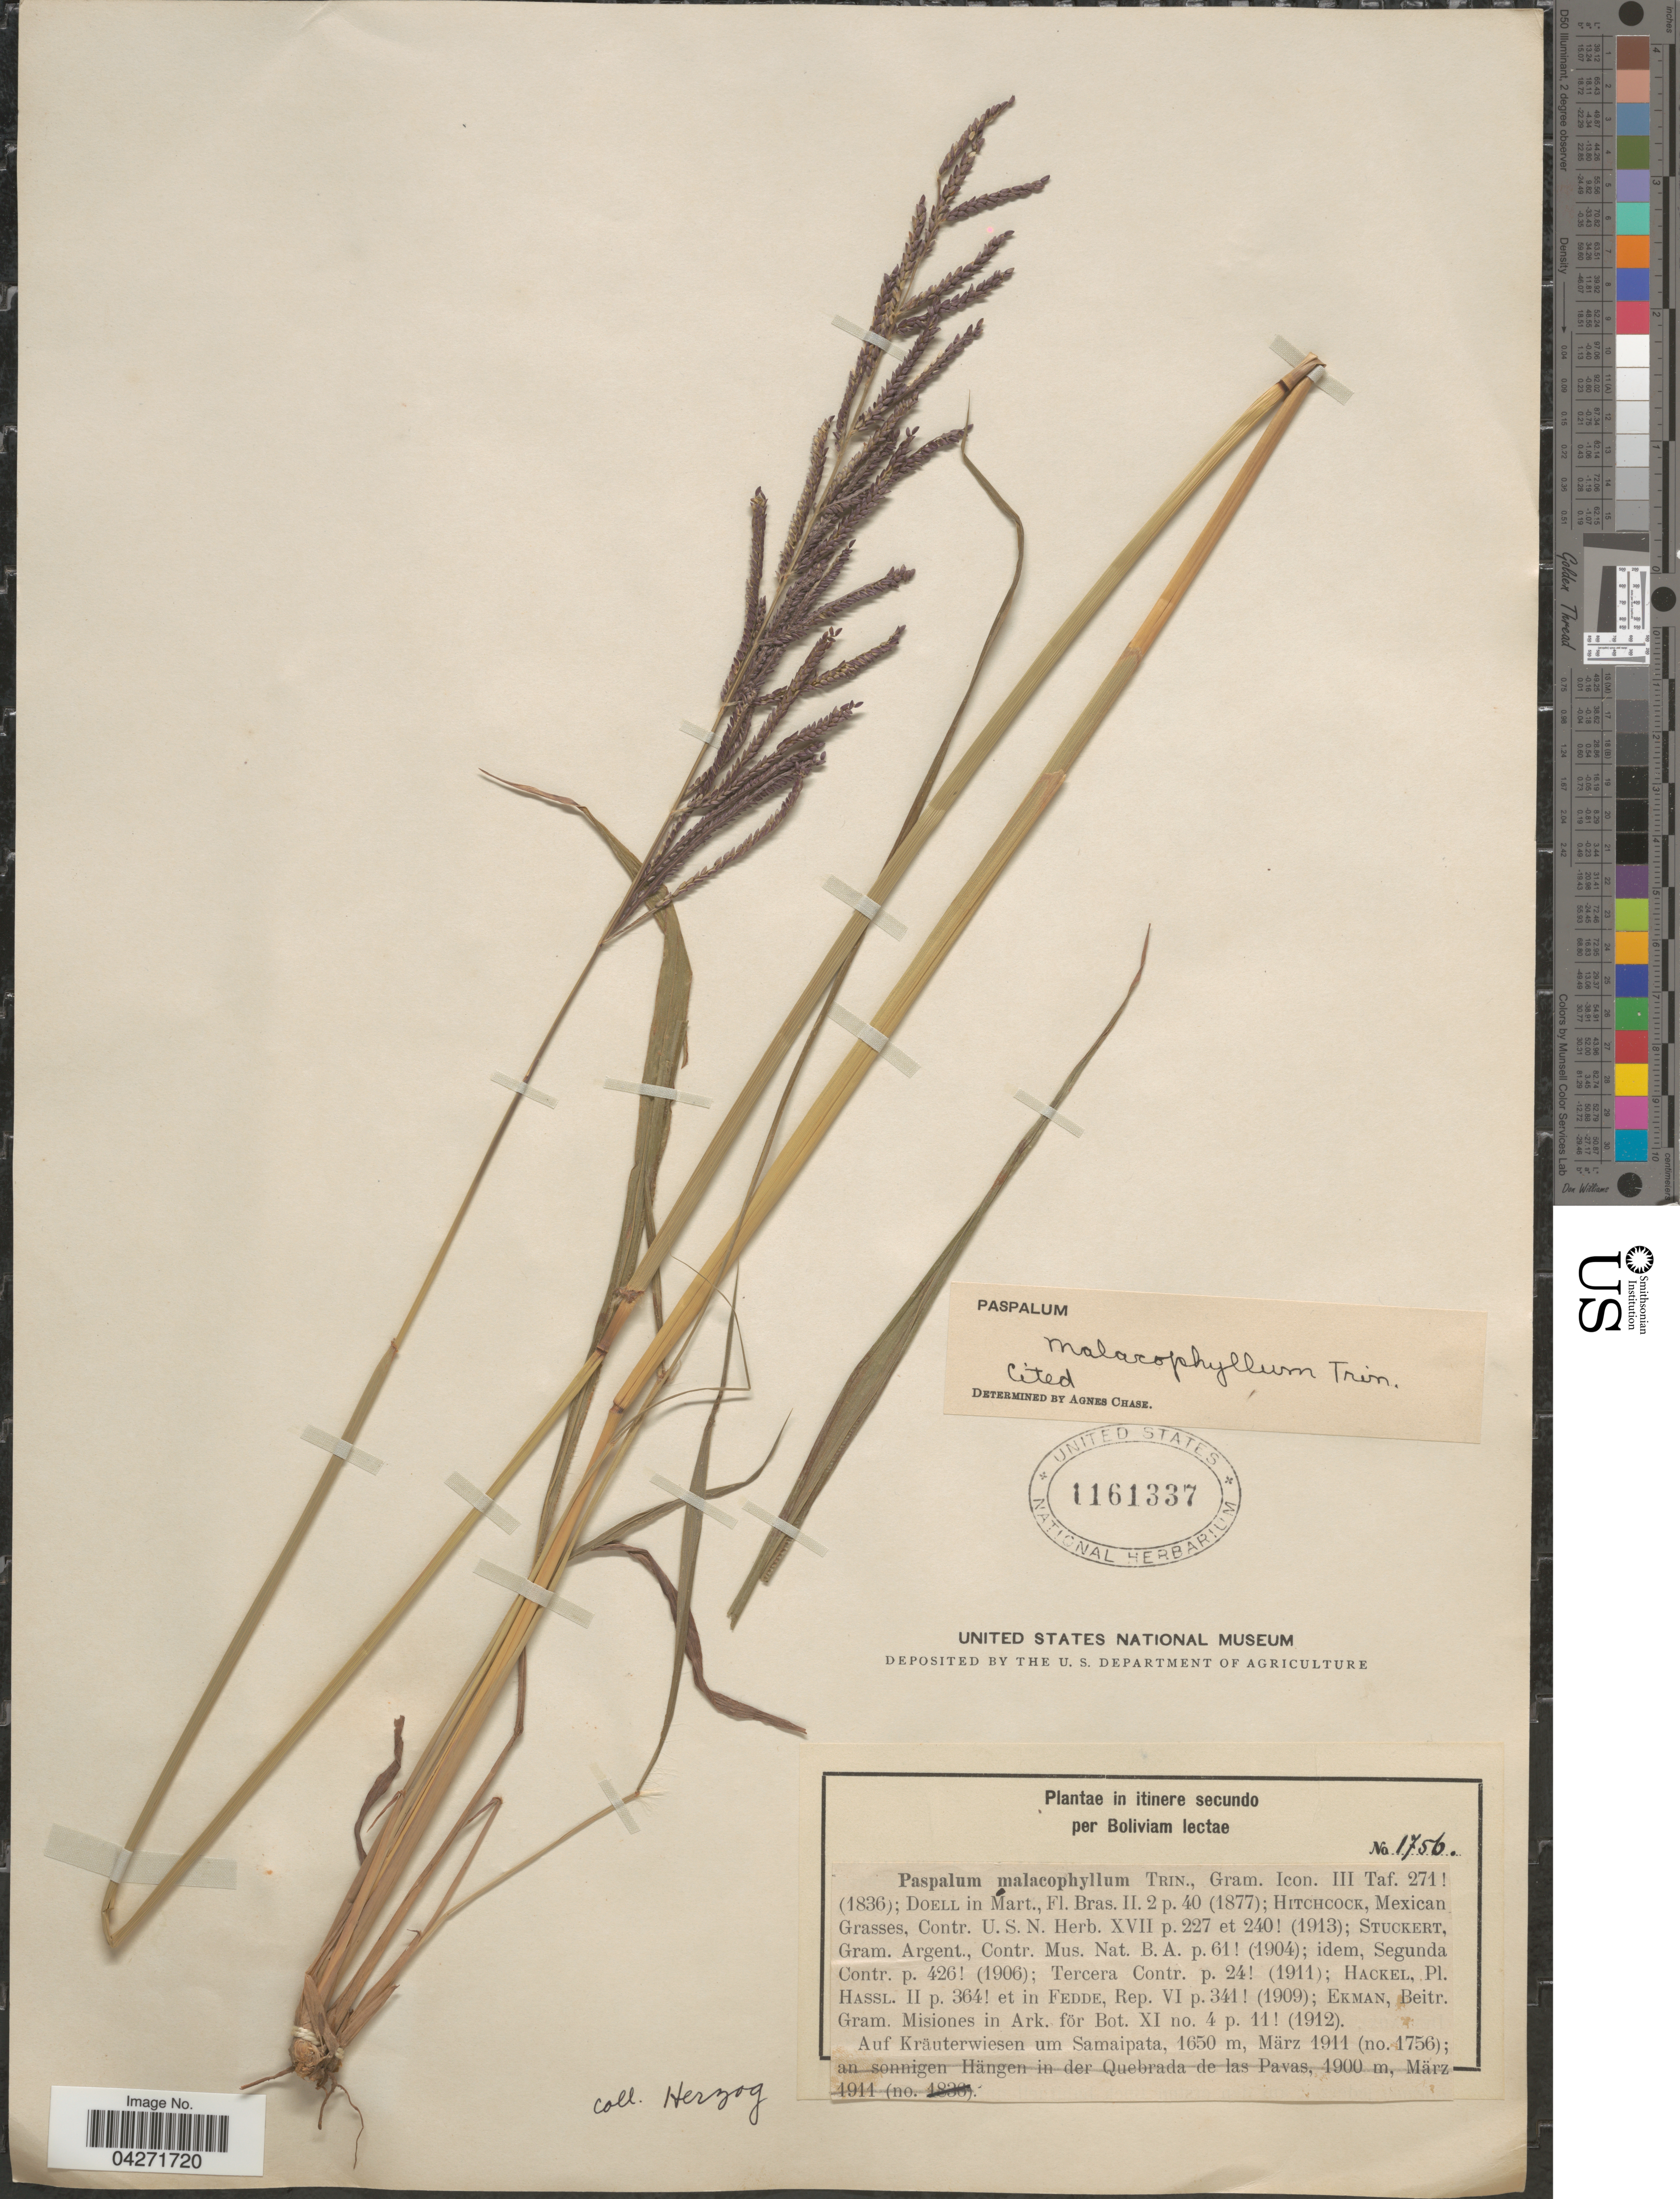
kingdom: Plantae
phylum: Tracheophyta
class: Liliopsida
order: Poales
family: Poaceae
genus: Paspalum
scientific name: Paspalum malacophyllum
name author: Trin.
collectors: -- Herzog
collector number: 1756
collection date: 1911-03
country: Bolivia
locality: Itinere secundo. Auf Kräuterwiesen um Samaipata.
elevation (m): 1650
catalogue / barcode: US 1161337